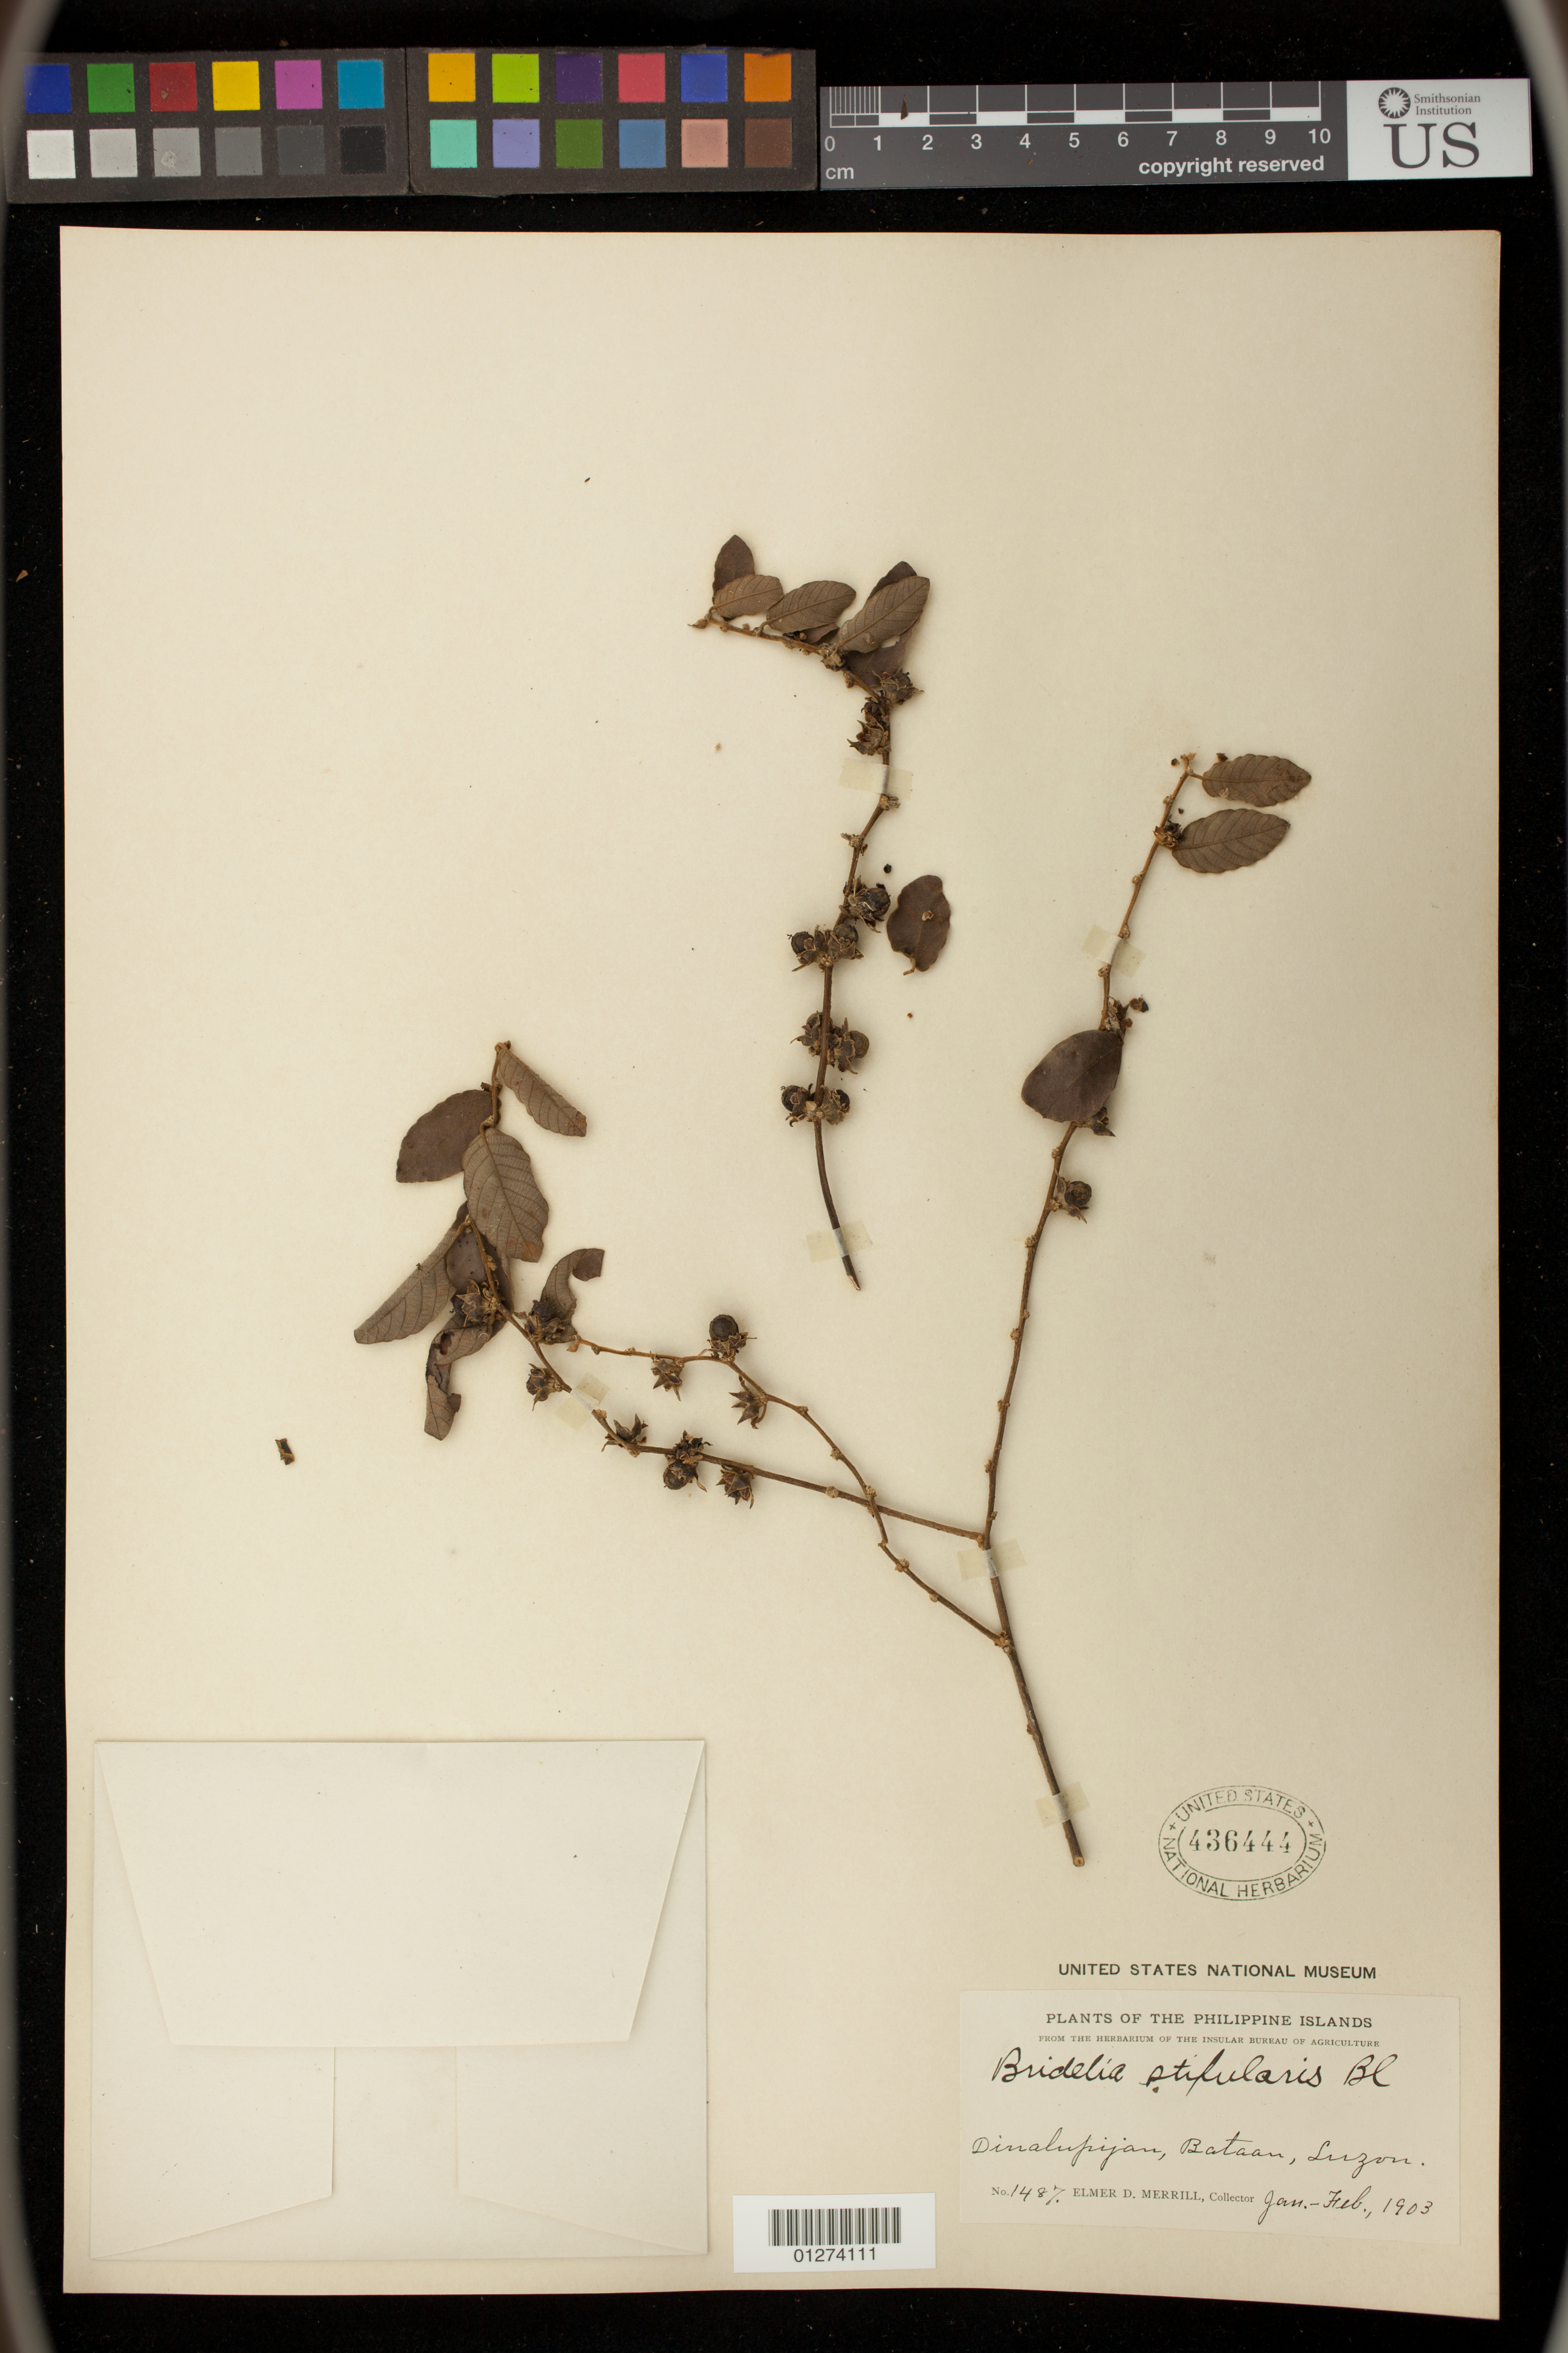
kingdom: Plantae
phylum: Tracheophyta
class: Magnoliopsida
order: Malpighiales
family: Phyllanthaceae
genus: Bridelia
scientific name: Bridelia stipularis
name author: (L.) Blume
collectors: E. D. Merrill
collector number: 1487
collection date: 1903-01/1903-02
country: Philippines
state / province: Central Luzon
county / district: Bataan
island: Luzon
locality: Dinalupijan, Bataan, Luzon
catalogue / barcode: US 436444